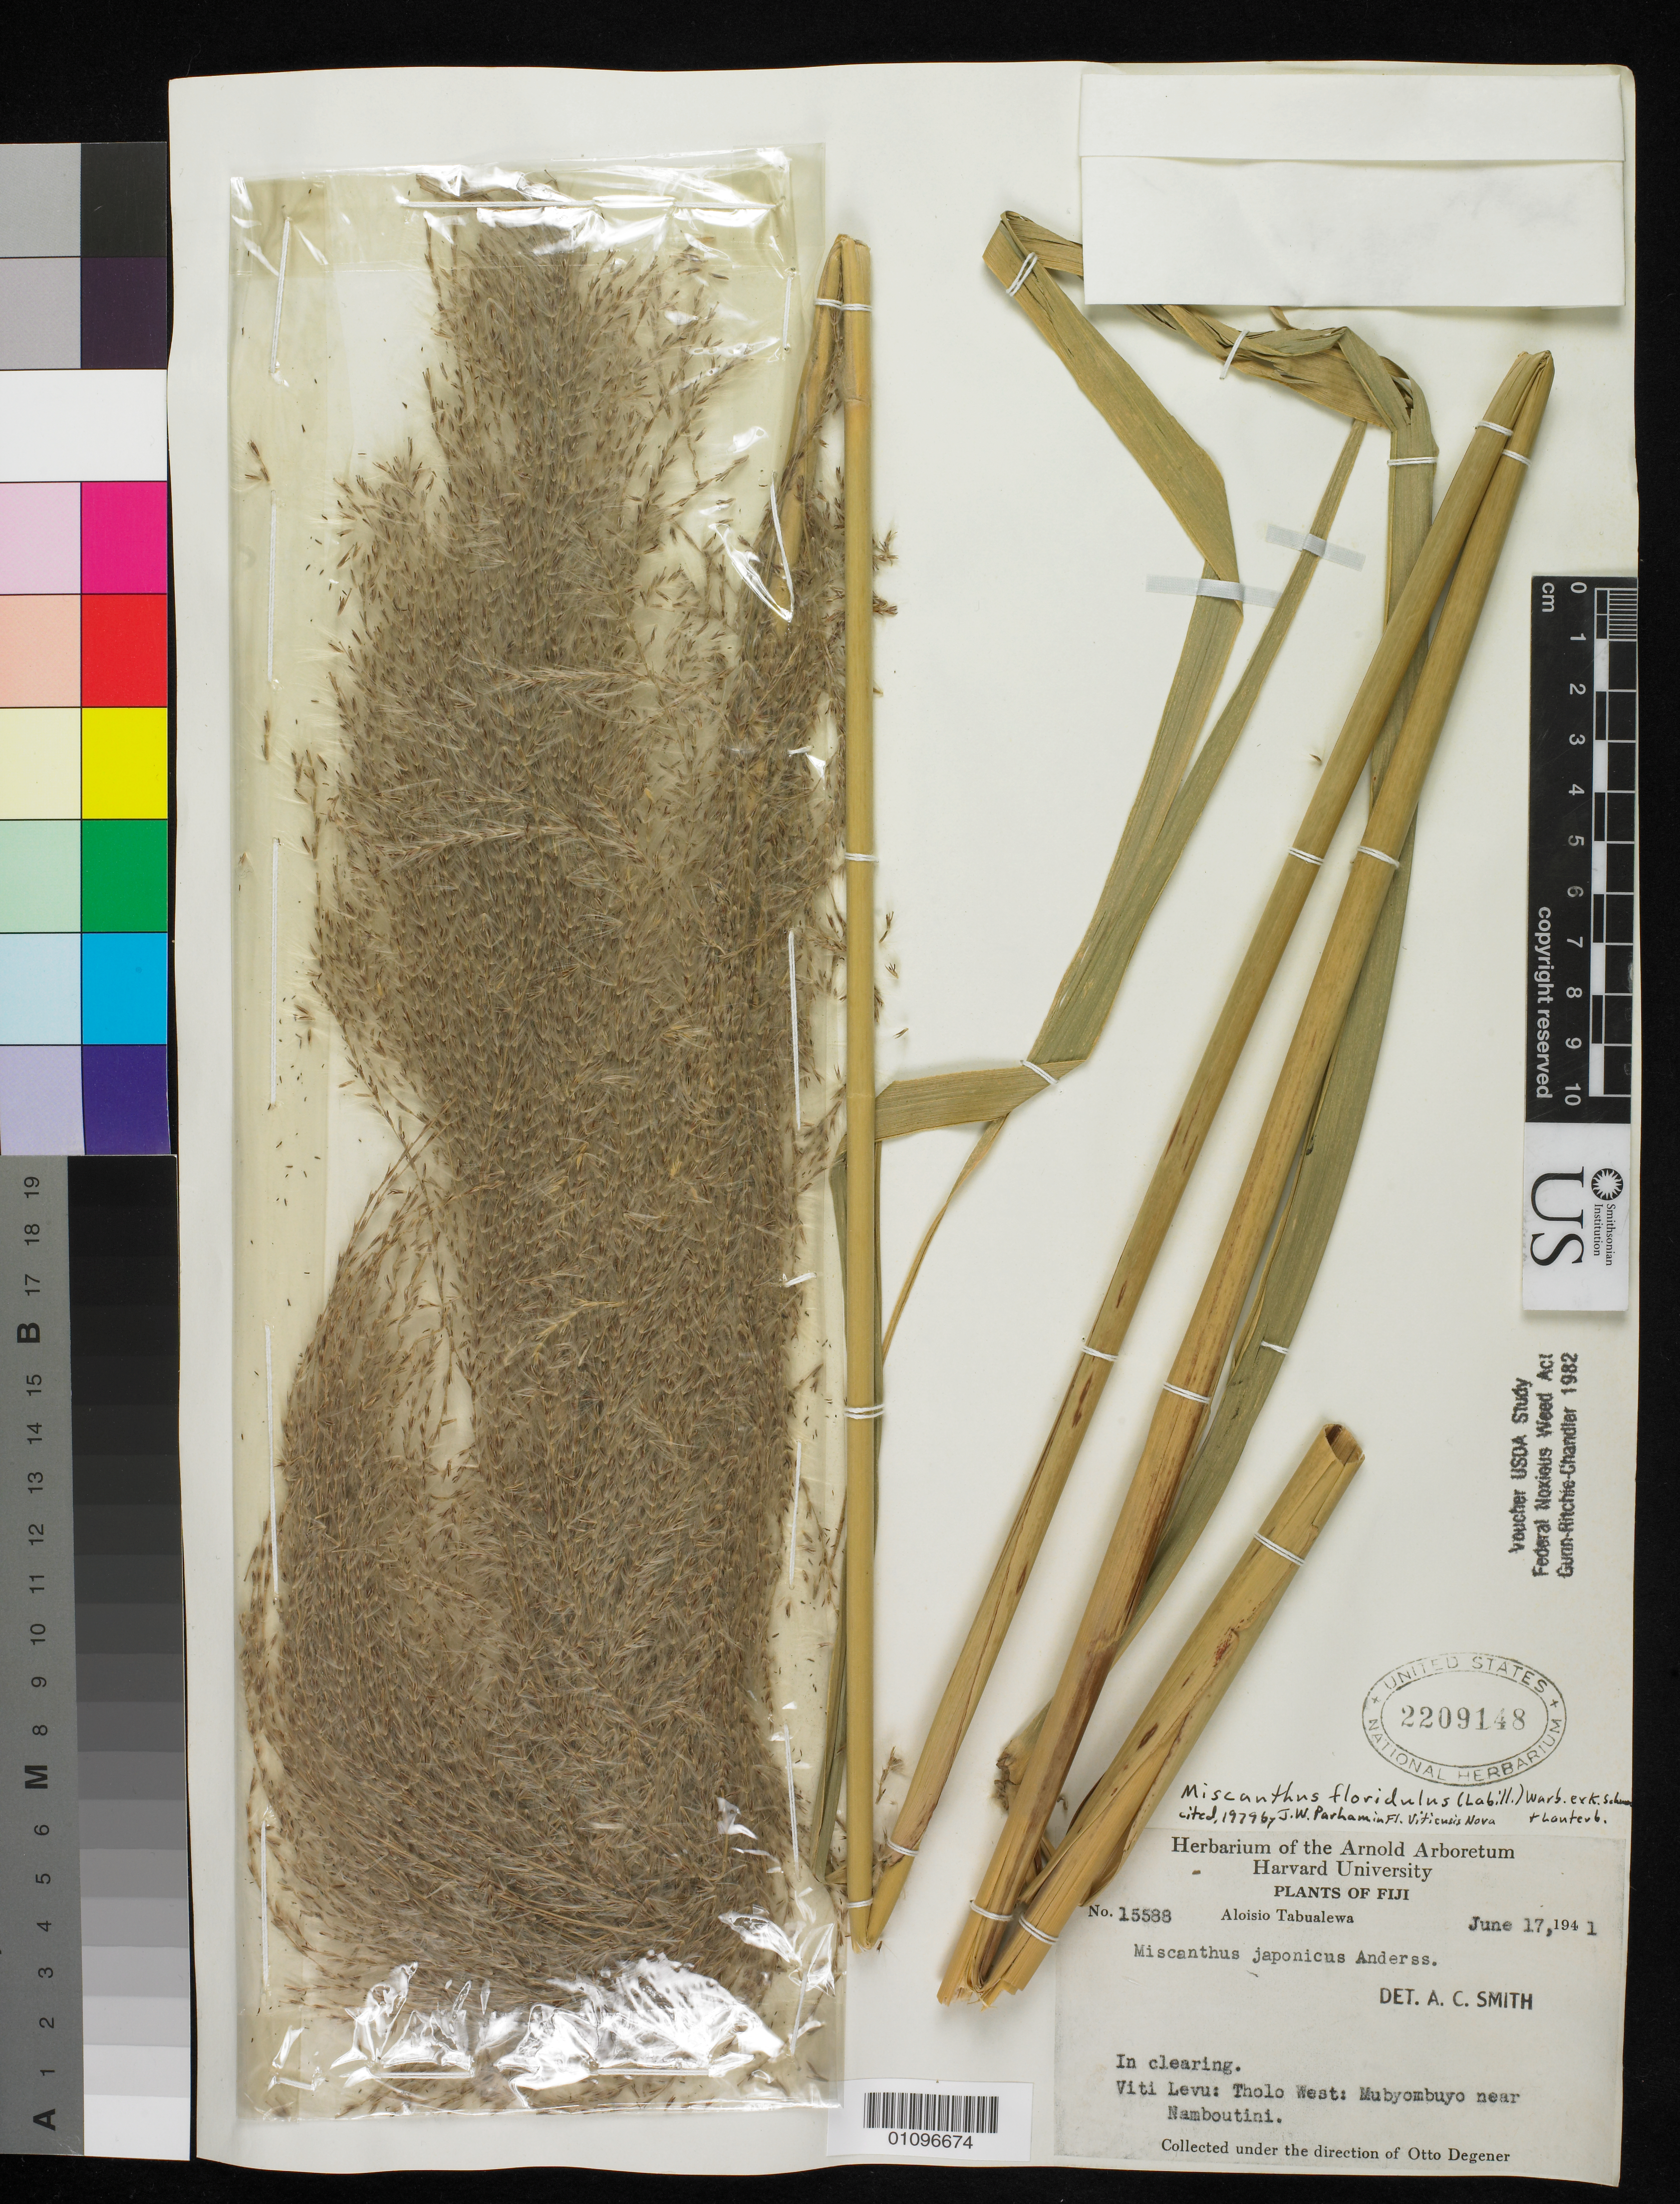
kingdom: Plantae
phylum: Tracheophyta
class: Liliopsida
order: Poales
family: Poaceae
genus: Miscanthus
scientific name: Miscanthus sinensis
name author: Andersson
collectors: O. Degener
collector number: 15588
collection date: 1947-06-17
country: Fiji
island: Viti Levu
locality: Tholo West: Mubyombuyo near Namboutini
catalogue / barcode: US 2209148